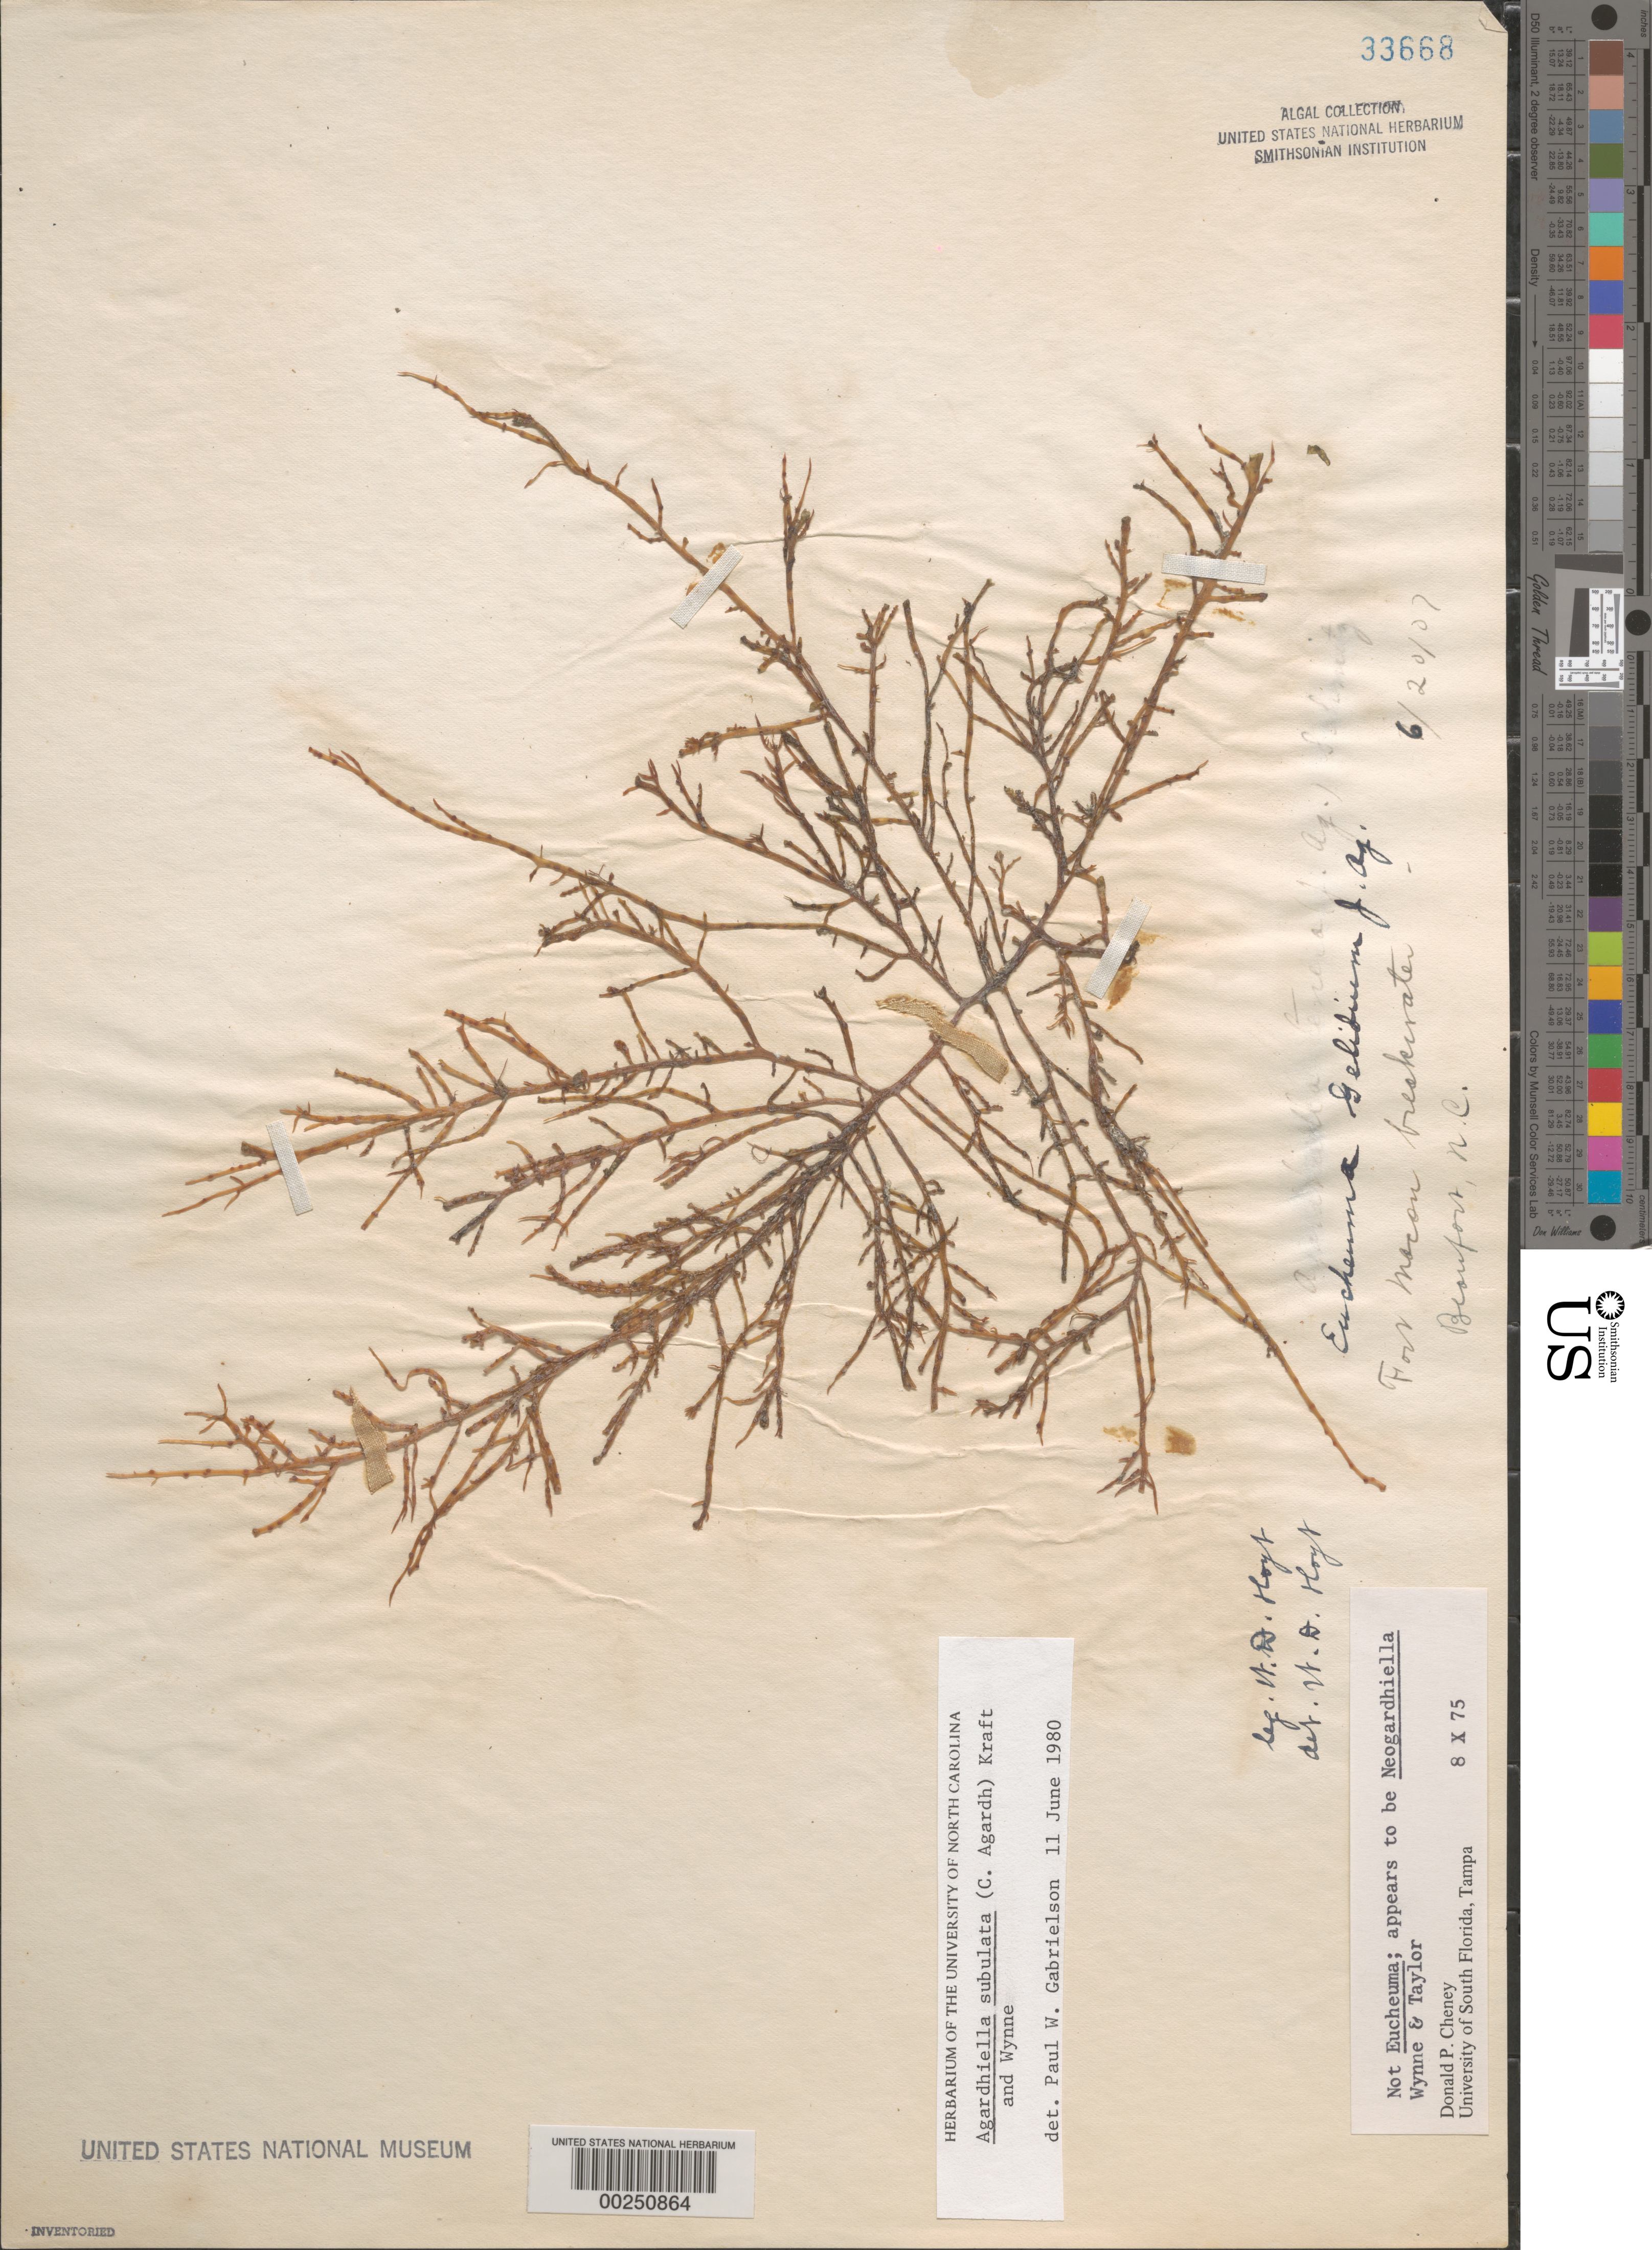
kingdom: Plantae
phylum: Rhodophyta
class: Florideophyceae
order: Gigartinales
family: Solieriaceae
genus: Agardhiella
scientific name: Agardhiella subulata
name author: (C. Agardh) G.T.Kraft & M.J. Wynne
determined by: Gabrielson, P. W.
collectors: W. D. Hoyt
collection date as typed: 20 Jun 1907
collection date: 1907-06-20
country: United States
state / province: North Carolina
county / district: Carteret County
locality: Beaufort, Fort Macon breakwater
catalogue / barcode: US 33668